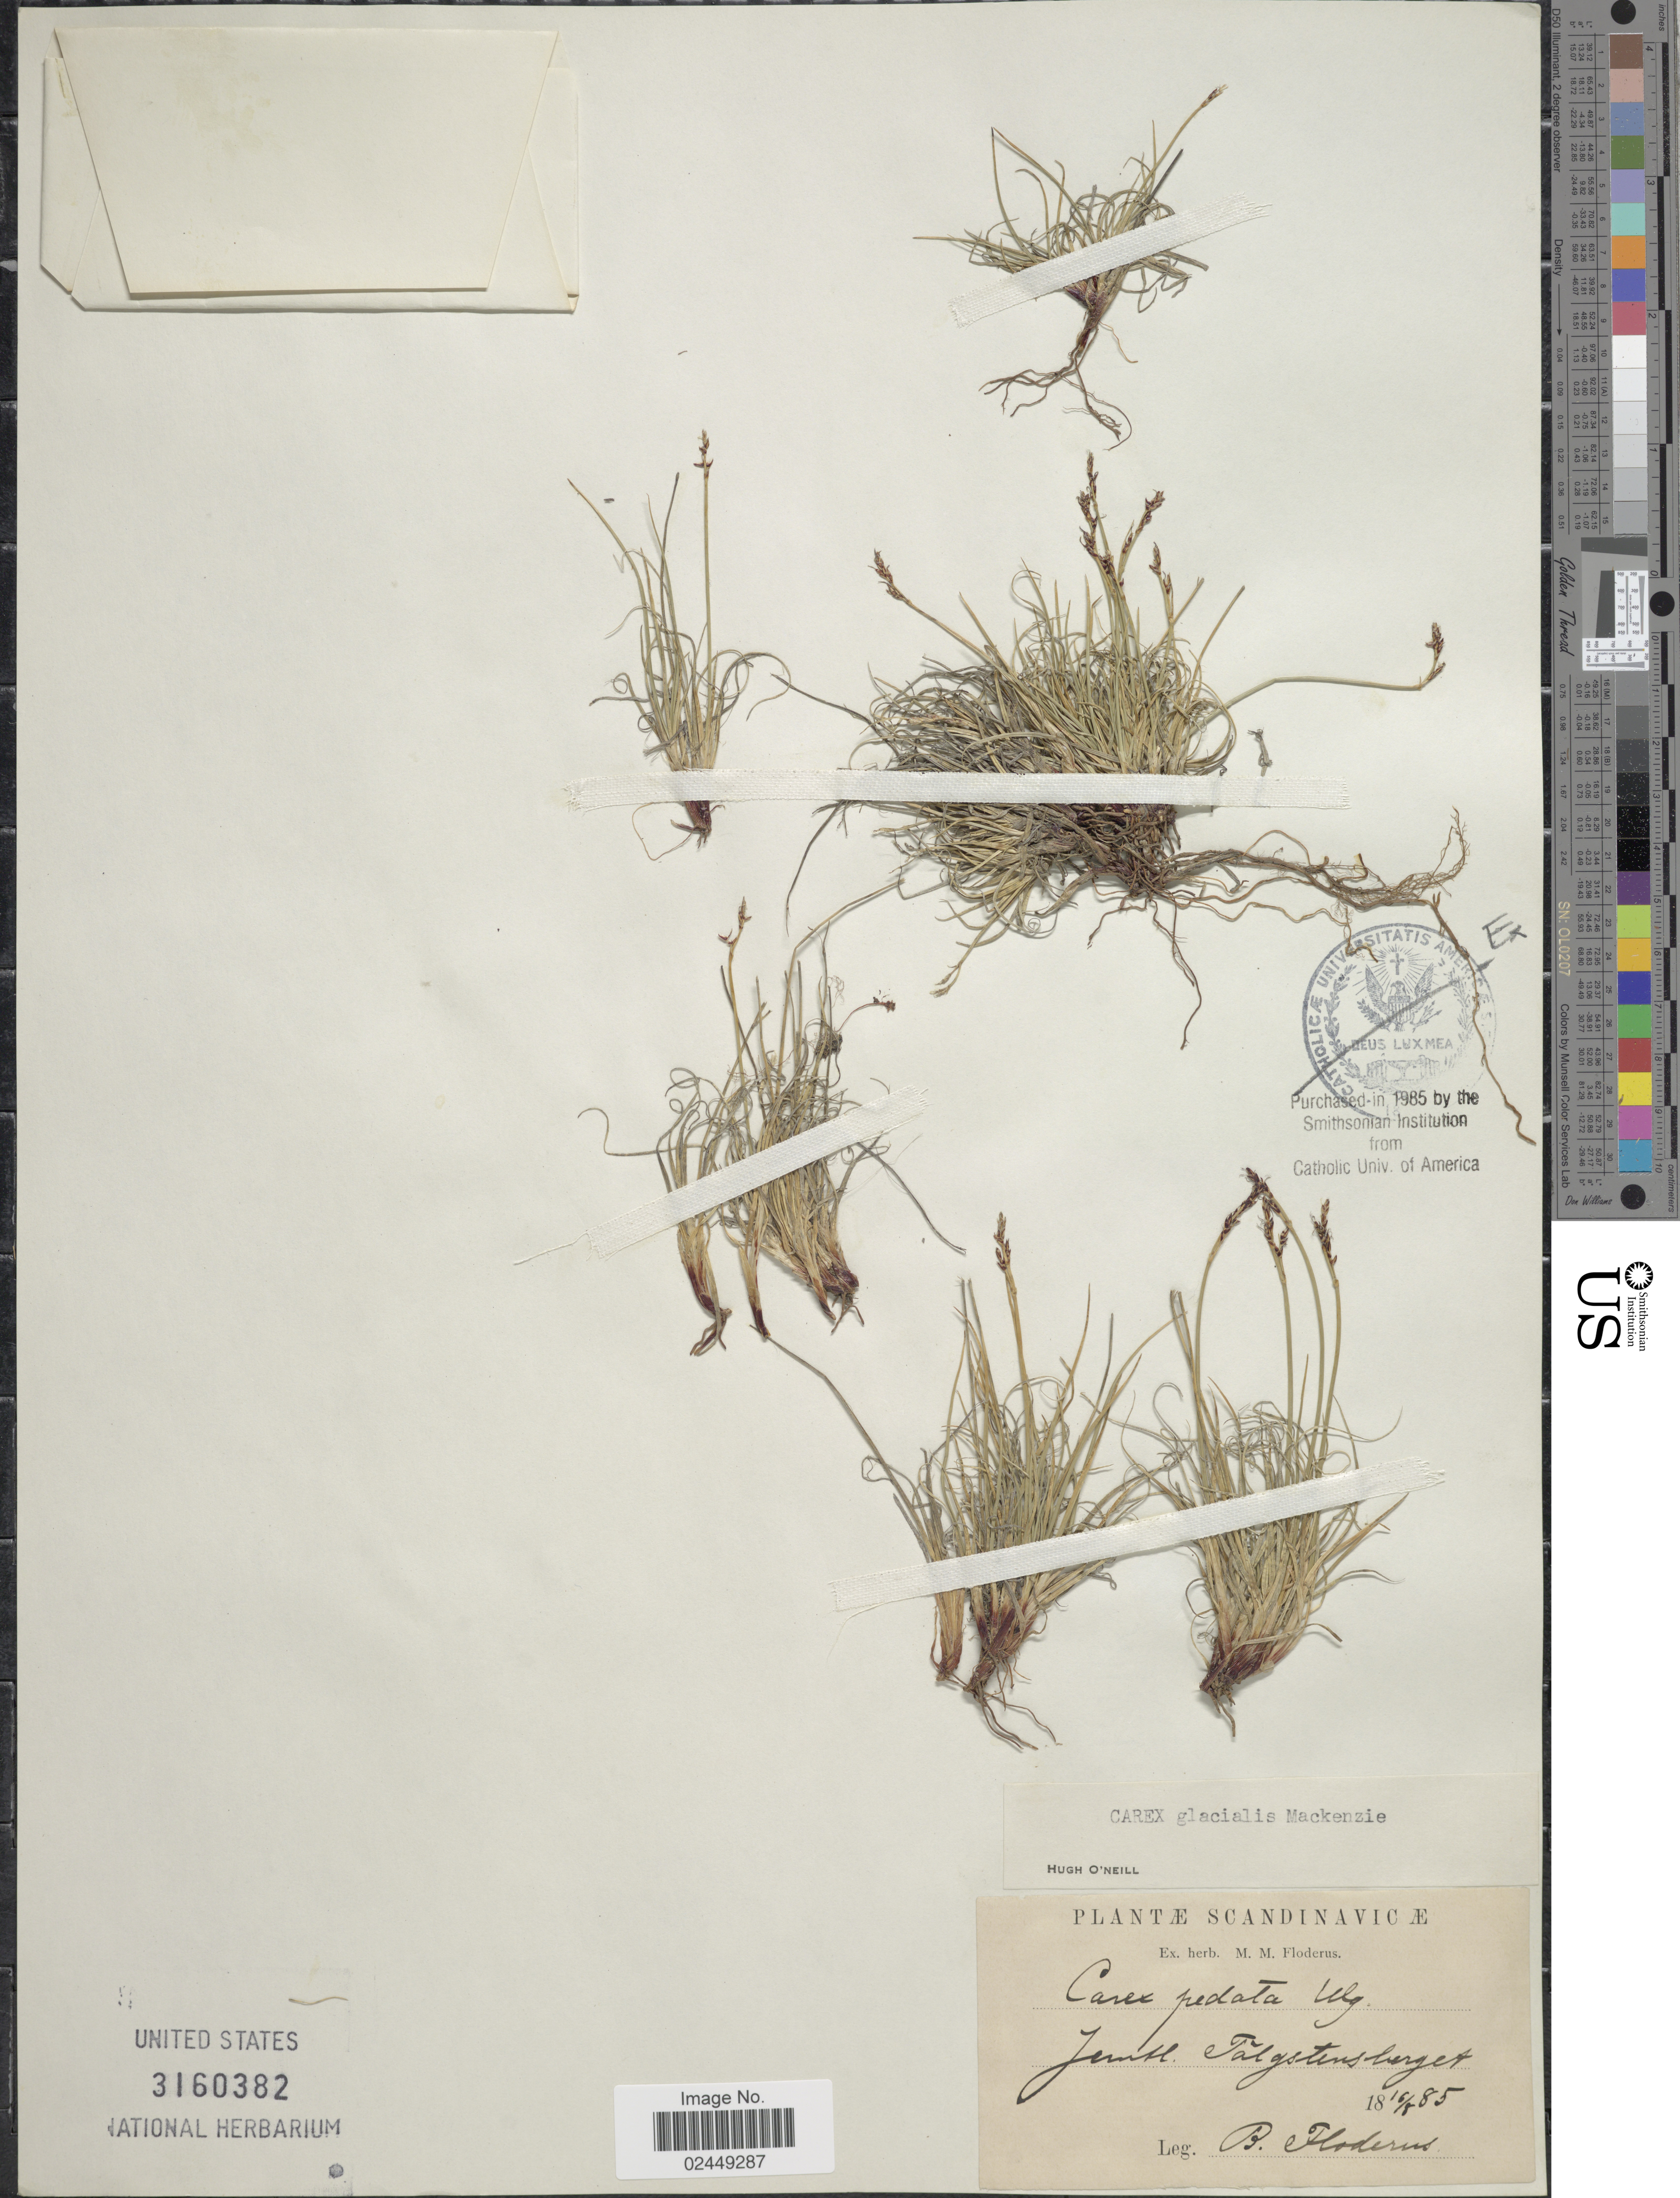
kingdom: Plantae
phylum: Tracheophyta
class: Liliopsida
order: Poales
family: Cyperaceae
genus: Carex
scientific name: Carex glacialis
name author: Mack.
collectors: B. G. O. Floderus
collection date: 1885-08-16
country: Sweden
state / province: Jamtland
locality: Scandinavicae, Jemtl. Talgstensberget [interpreted]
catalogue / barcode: US 3160382